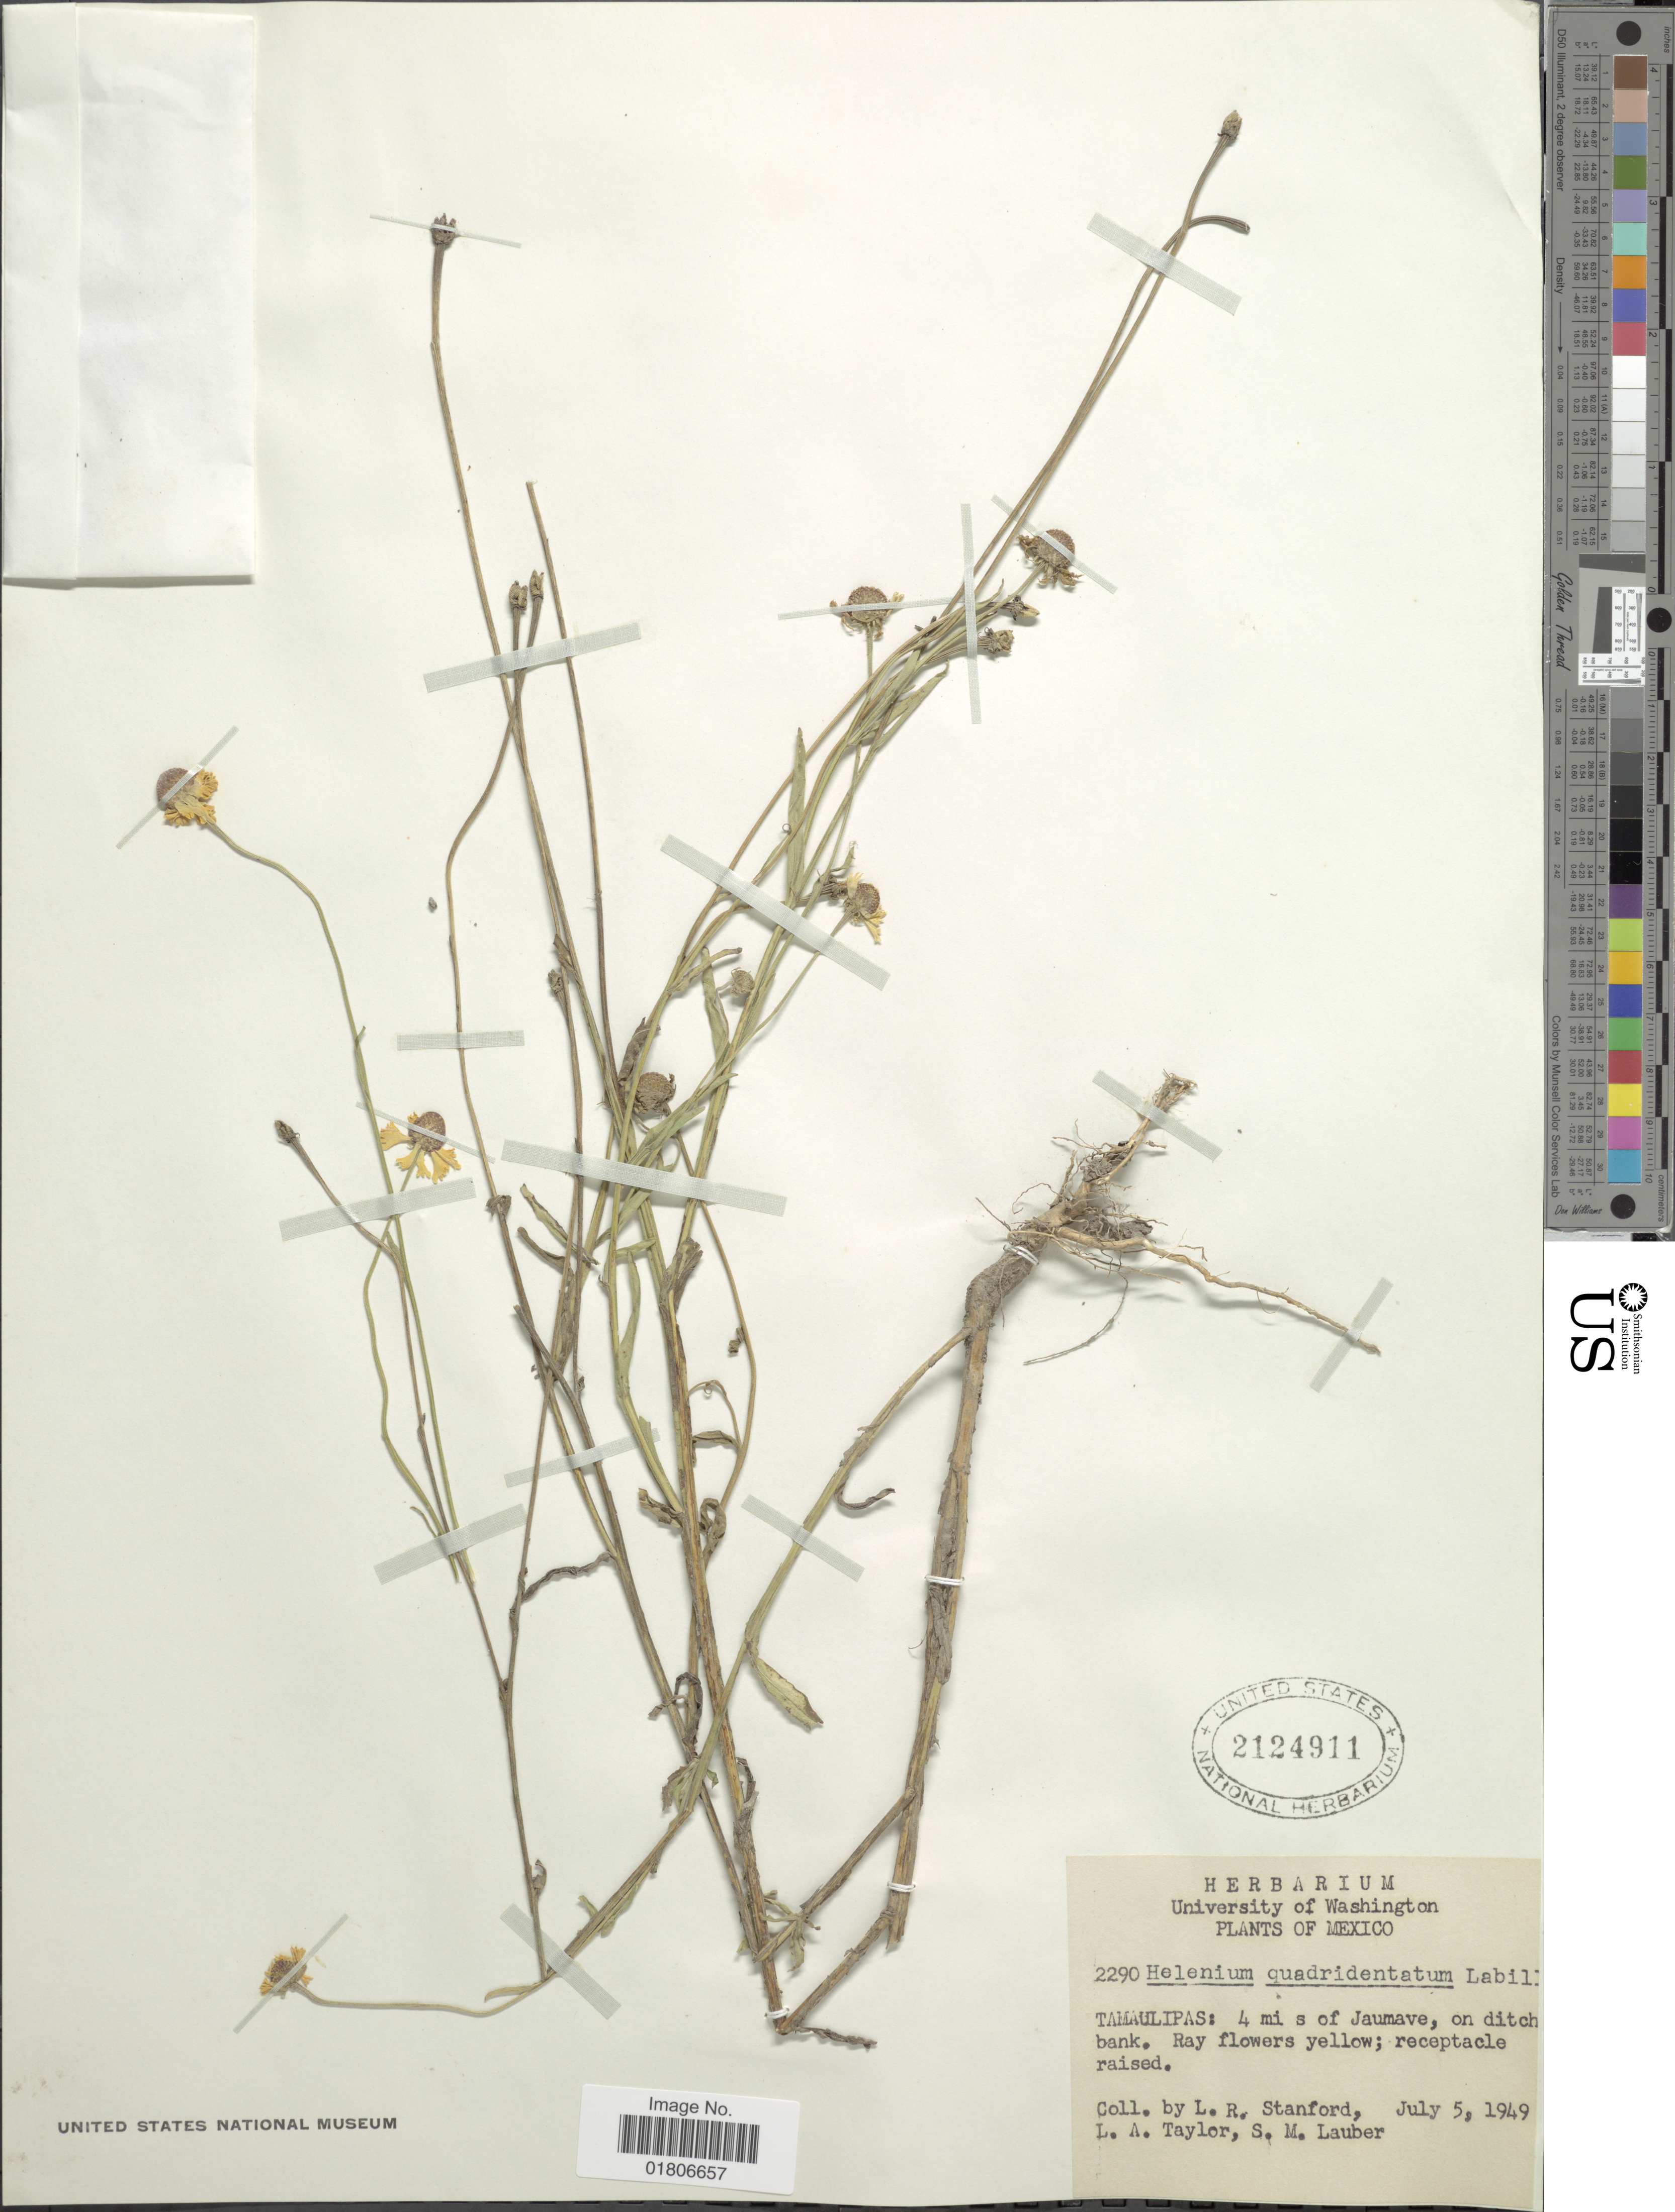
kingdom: Plantae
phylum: Tracheophyta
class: Magnoliopsida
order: Asterales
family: Asteraceae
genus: Helenium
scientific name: Helenium quadridentatum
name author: Labill.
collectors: L. R. Stanford, L. A. Taylor & S. M. Lauber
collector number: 2290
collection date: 1949-07-05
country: Mexico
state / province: Tamaulipas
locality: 4 mi s of Jaumave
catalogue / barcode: US 2124911